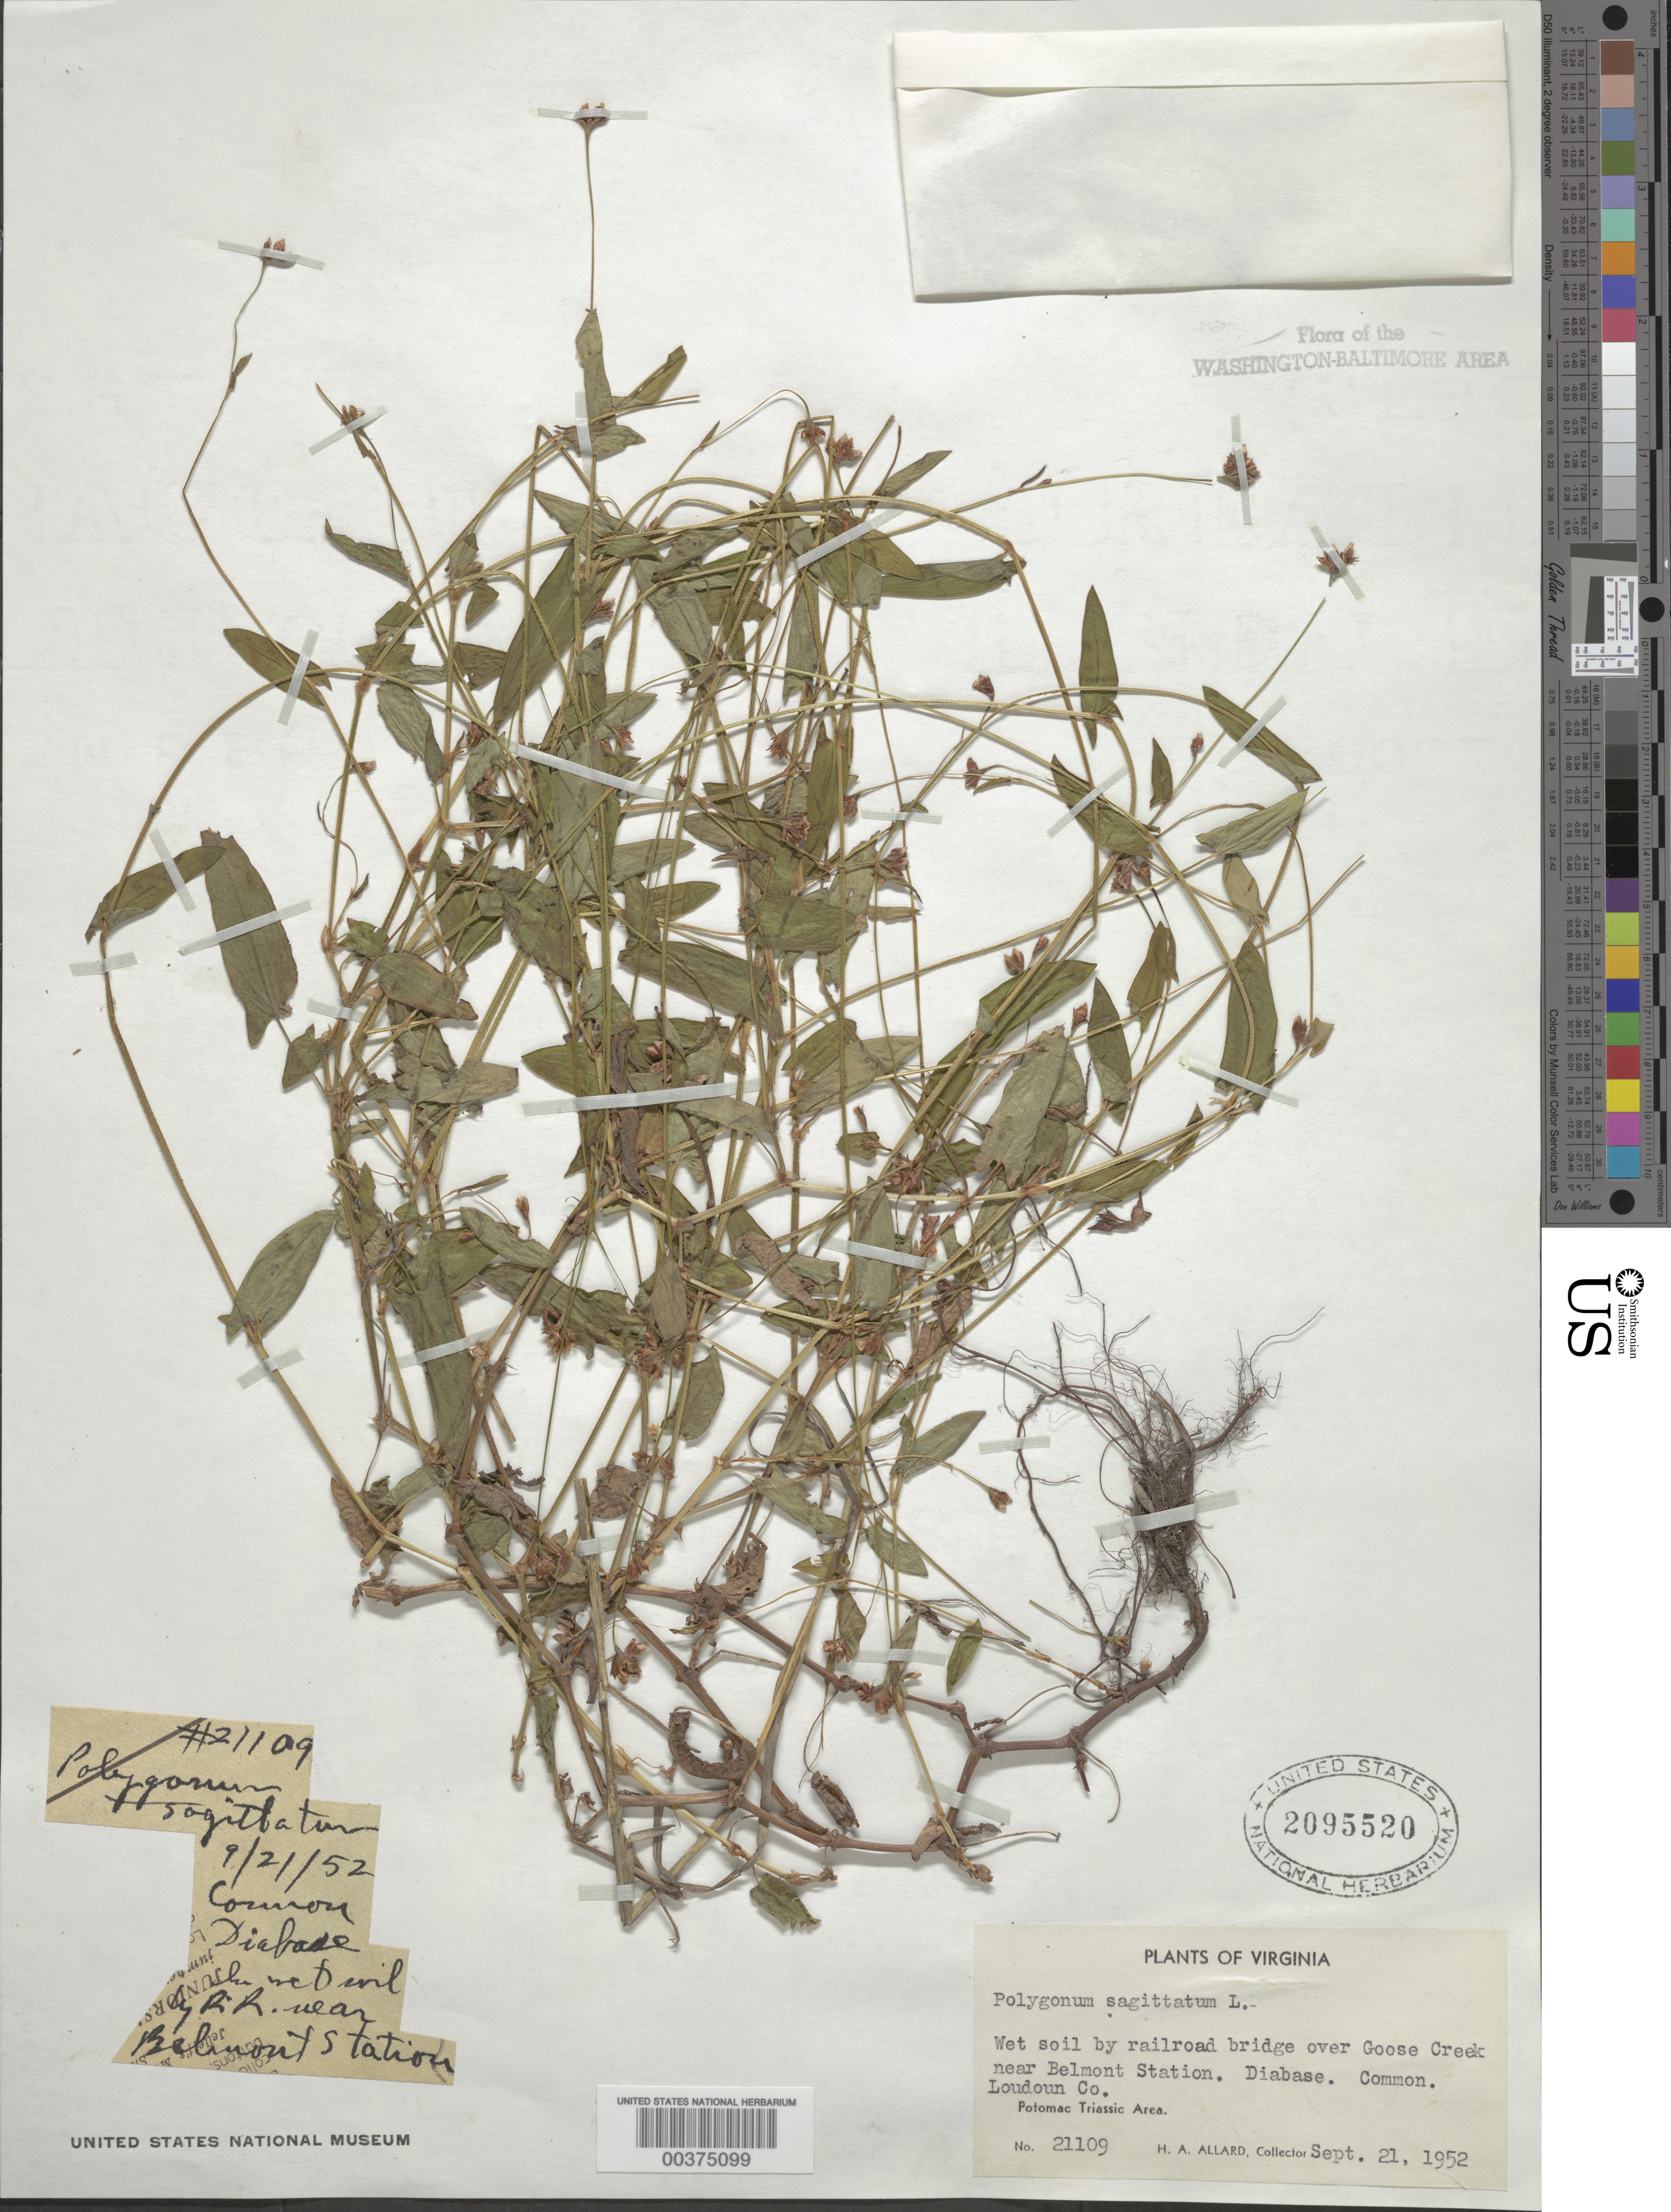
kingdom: Plantae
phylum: Tracheophyta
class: Magnoliopsida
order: Caryophyllales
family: Polygonaceae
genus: Persicaria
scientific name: Persicaria sagittata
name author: (L.) H. Gross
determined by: Atha, D. E.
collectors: H. A. Allard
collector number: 21109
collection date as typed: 21 Sep 1952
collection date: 1952-09-21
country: United States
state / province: Virginia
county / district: Loudoun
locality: Goose Creek, Belmont Station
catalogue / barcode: US 2095520